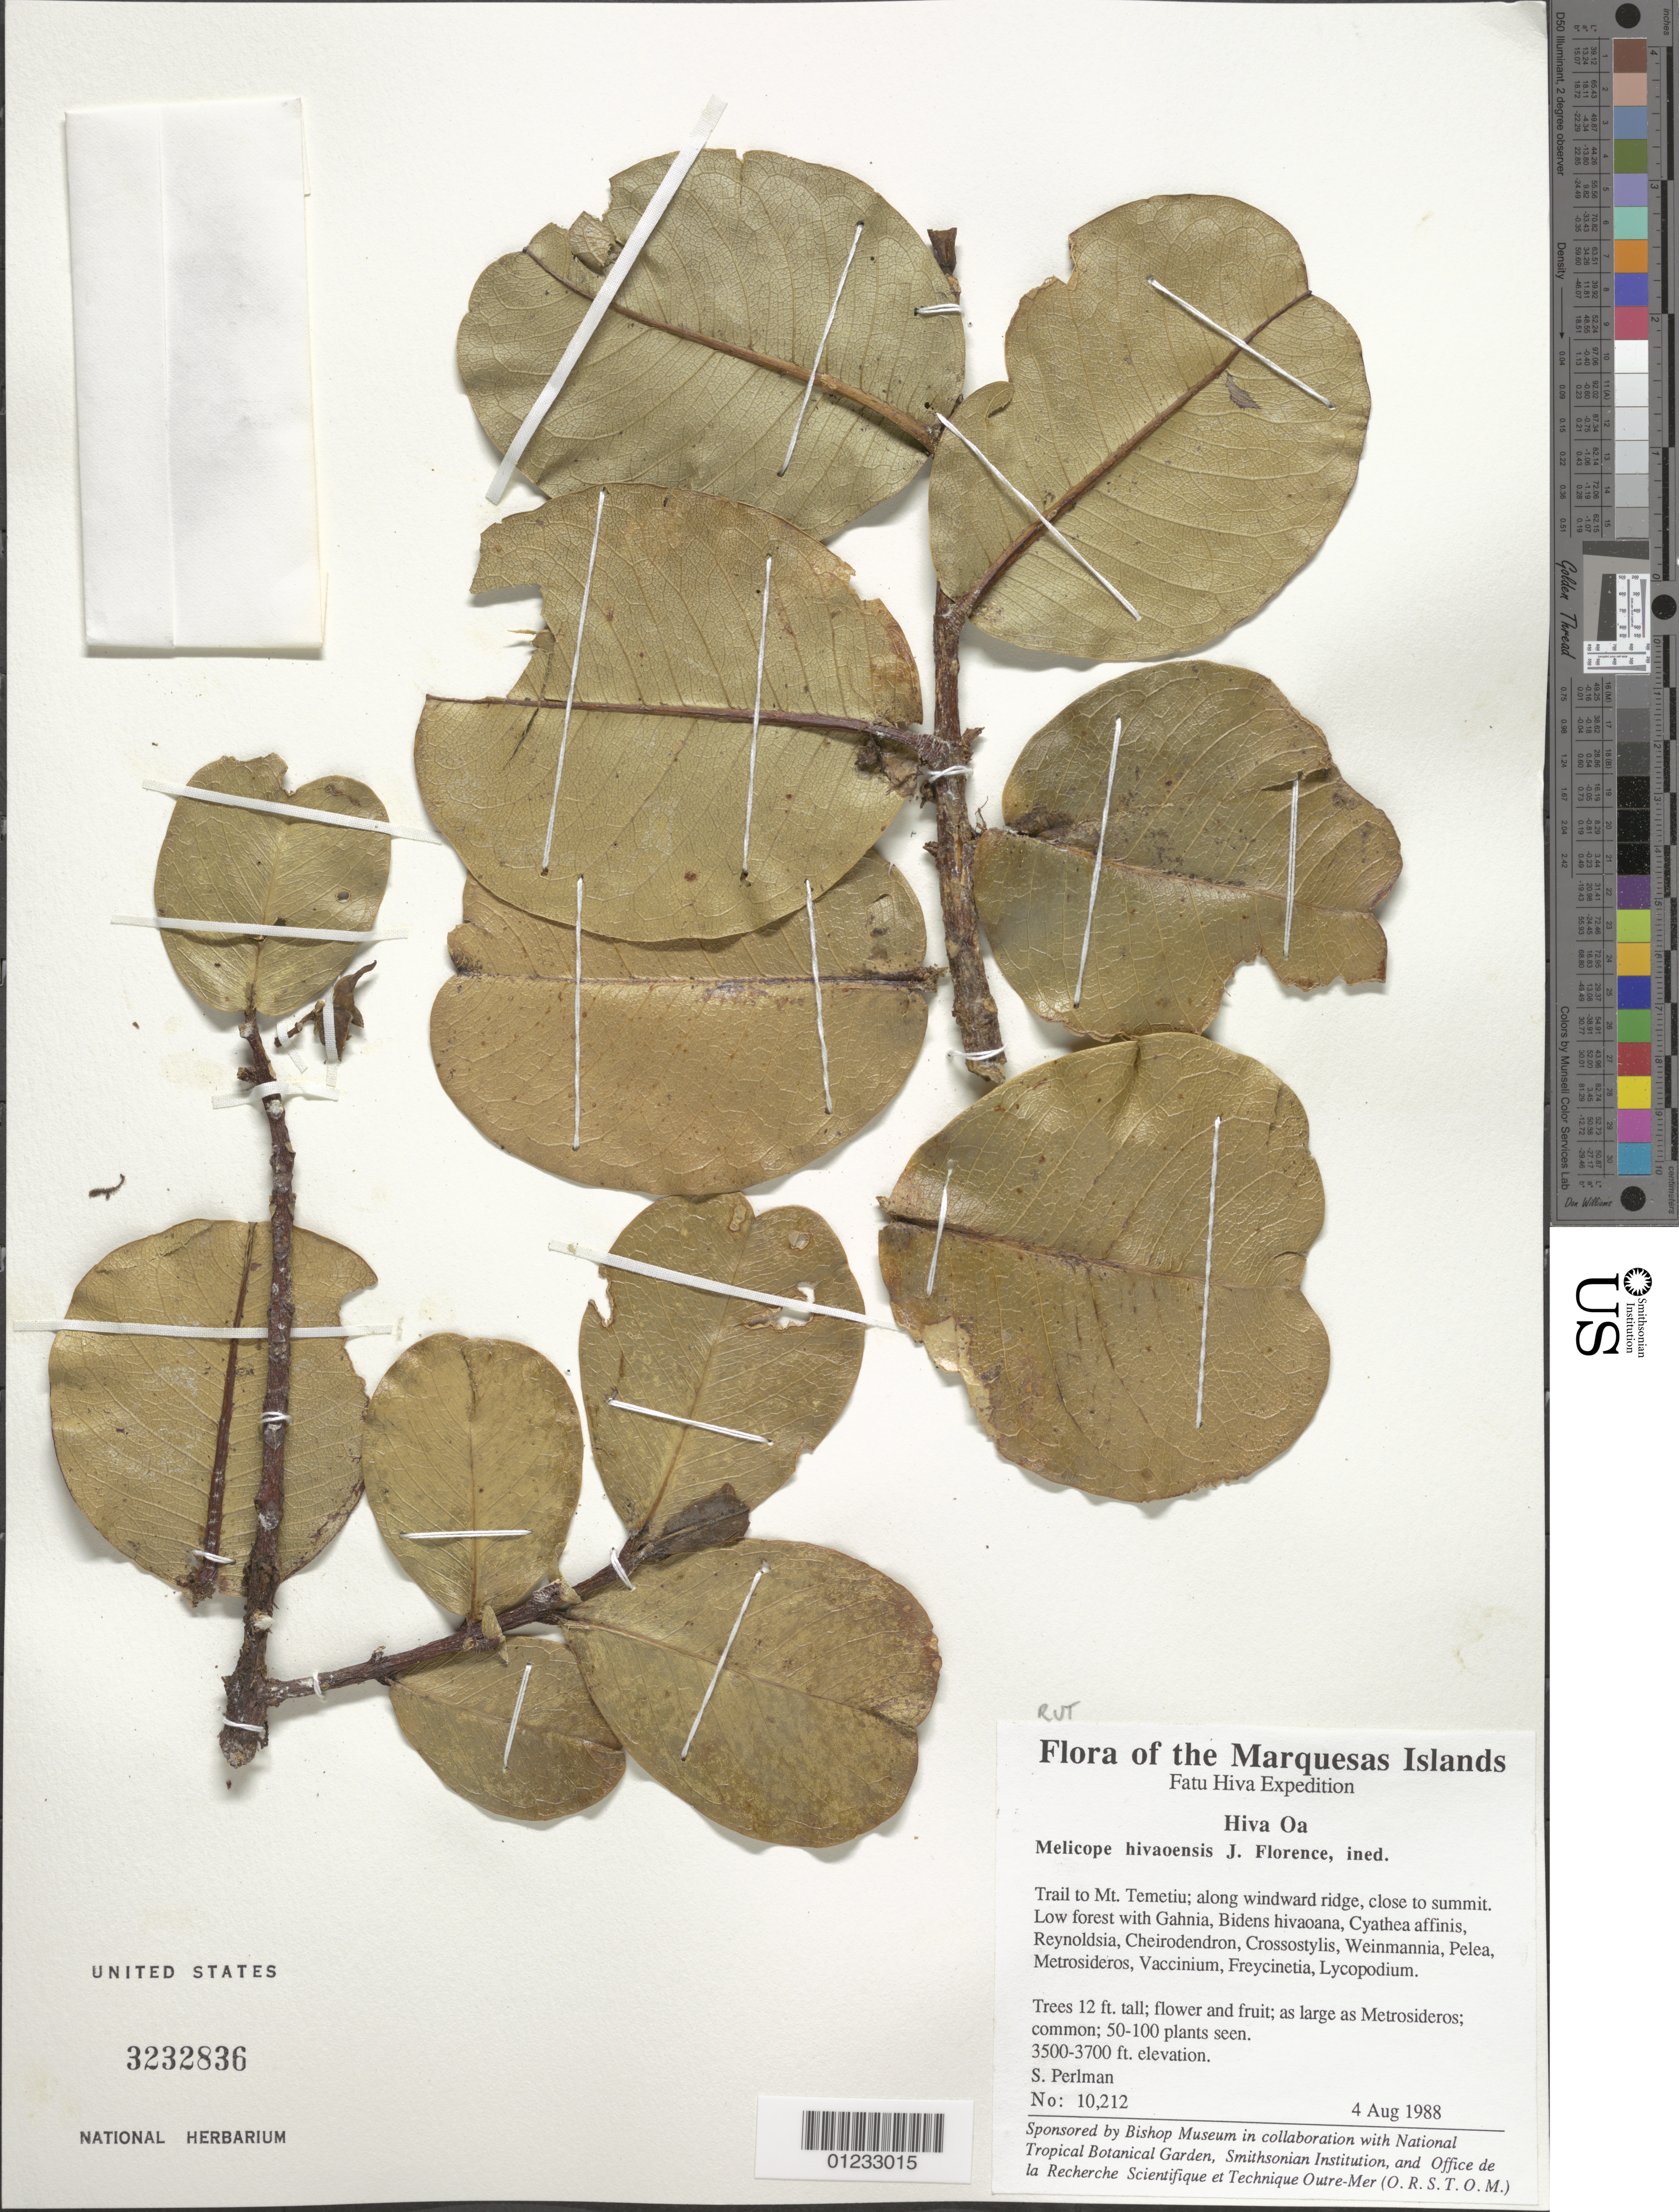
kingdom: Plantae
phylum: Tracheophyta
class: Magnoliopsida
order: Sapindales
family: Rutaceae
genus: Melicope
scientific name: Melicope hivaoaensis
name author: J. Florence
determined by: Florence, J.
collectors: S. P. Perlman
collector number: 10212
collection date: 1988-08-04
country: French Polynesia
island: Hiva Oa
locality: Trail to Mt. Temetiu, along windward ridge, close to summit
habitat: Low forest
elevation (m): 1067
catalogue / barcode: US 3232836